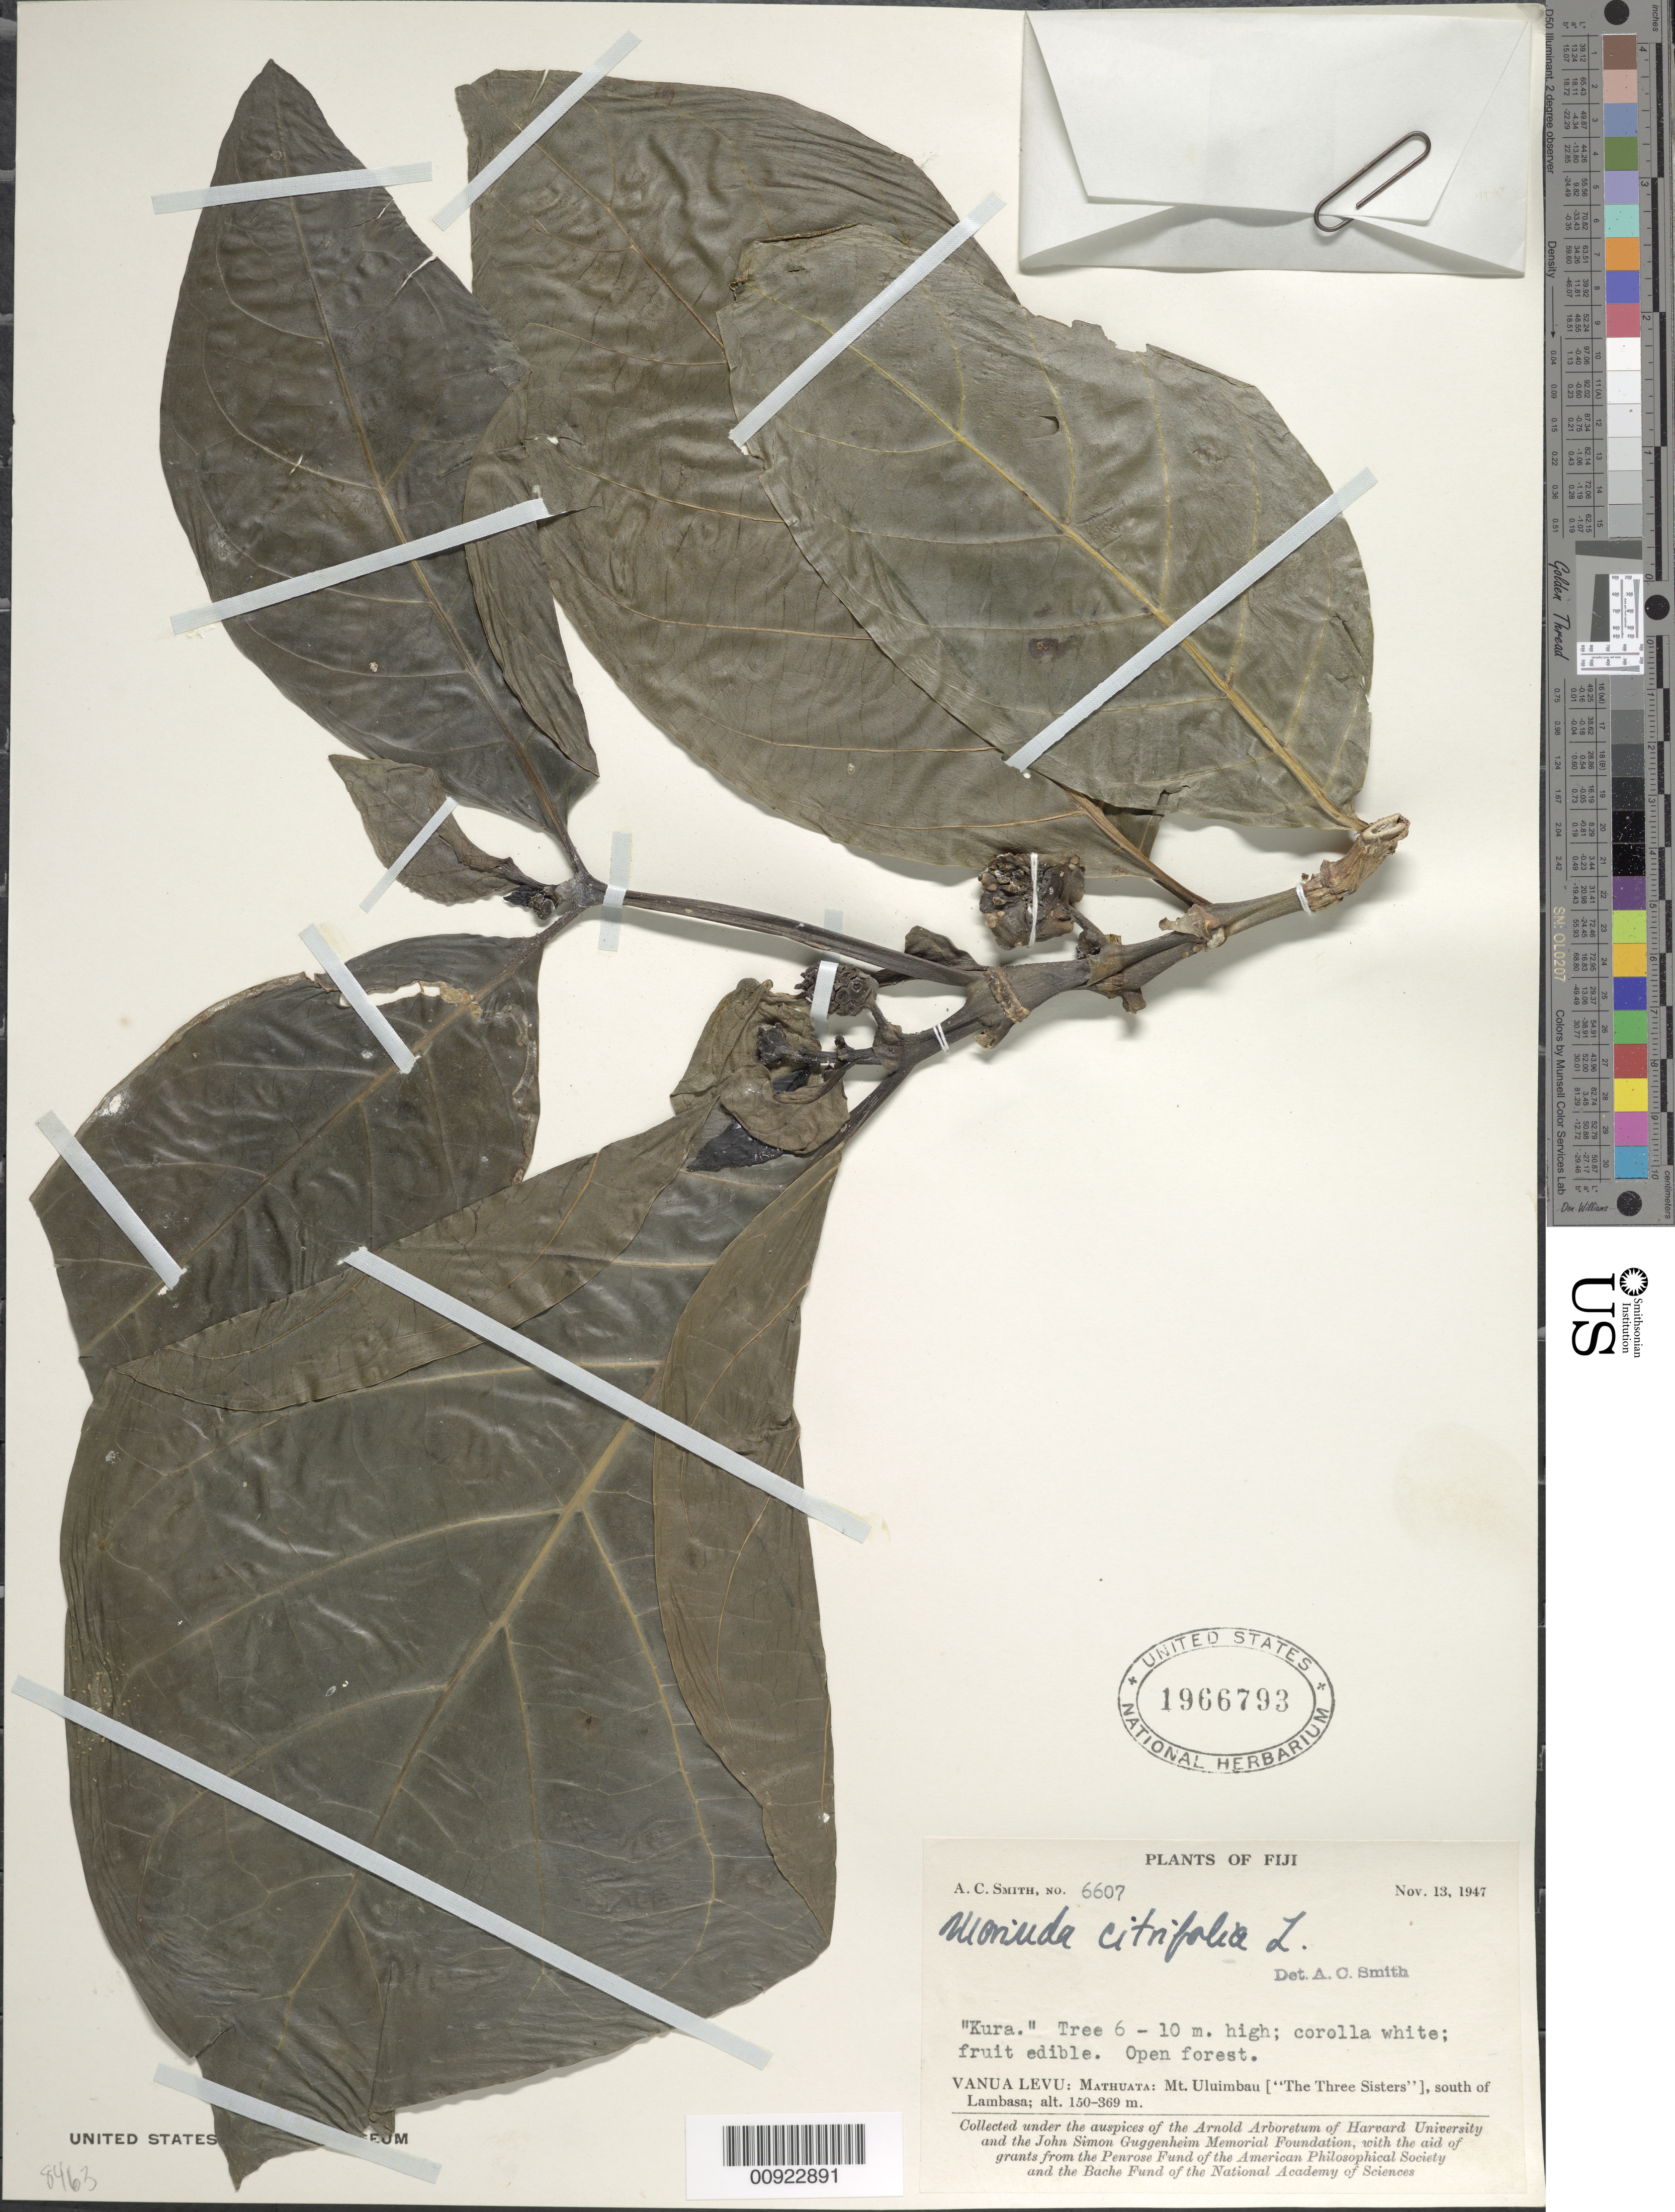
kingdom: Plantae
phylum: Tracheophyta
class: Magnoliopsida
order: Gentianales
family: Rubiaceae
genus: Morinda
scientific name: Morinda citrifolia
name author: L.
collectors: C. A. Smith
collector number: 6607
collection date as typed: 13 Nov 1947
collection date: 1947-11-13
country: Fiji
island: Macuata-i-wai [Mathuata-i-wai]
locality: Mathuata, Mt. Uluimbau (The Three Sisters)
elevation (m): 150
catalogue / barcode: US 1966793